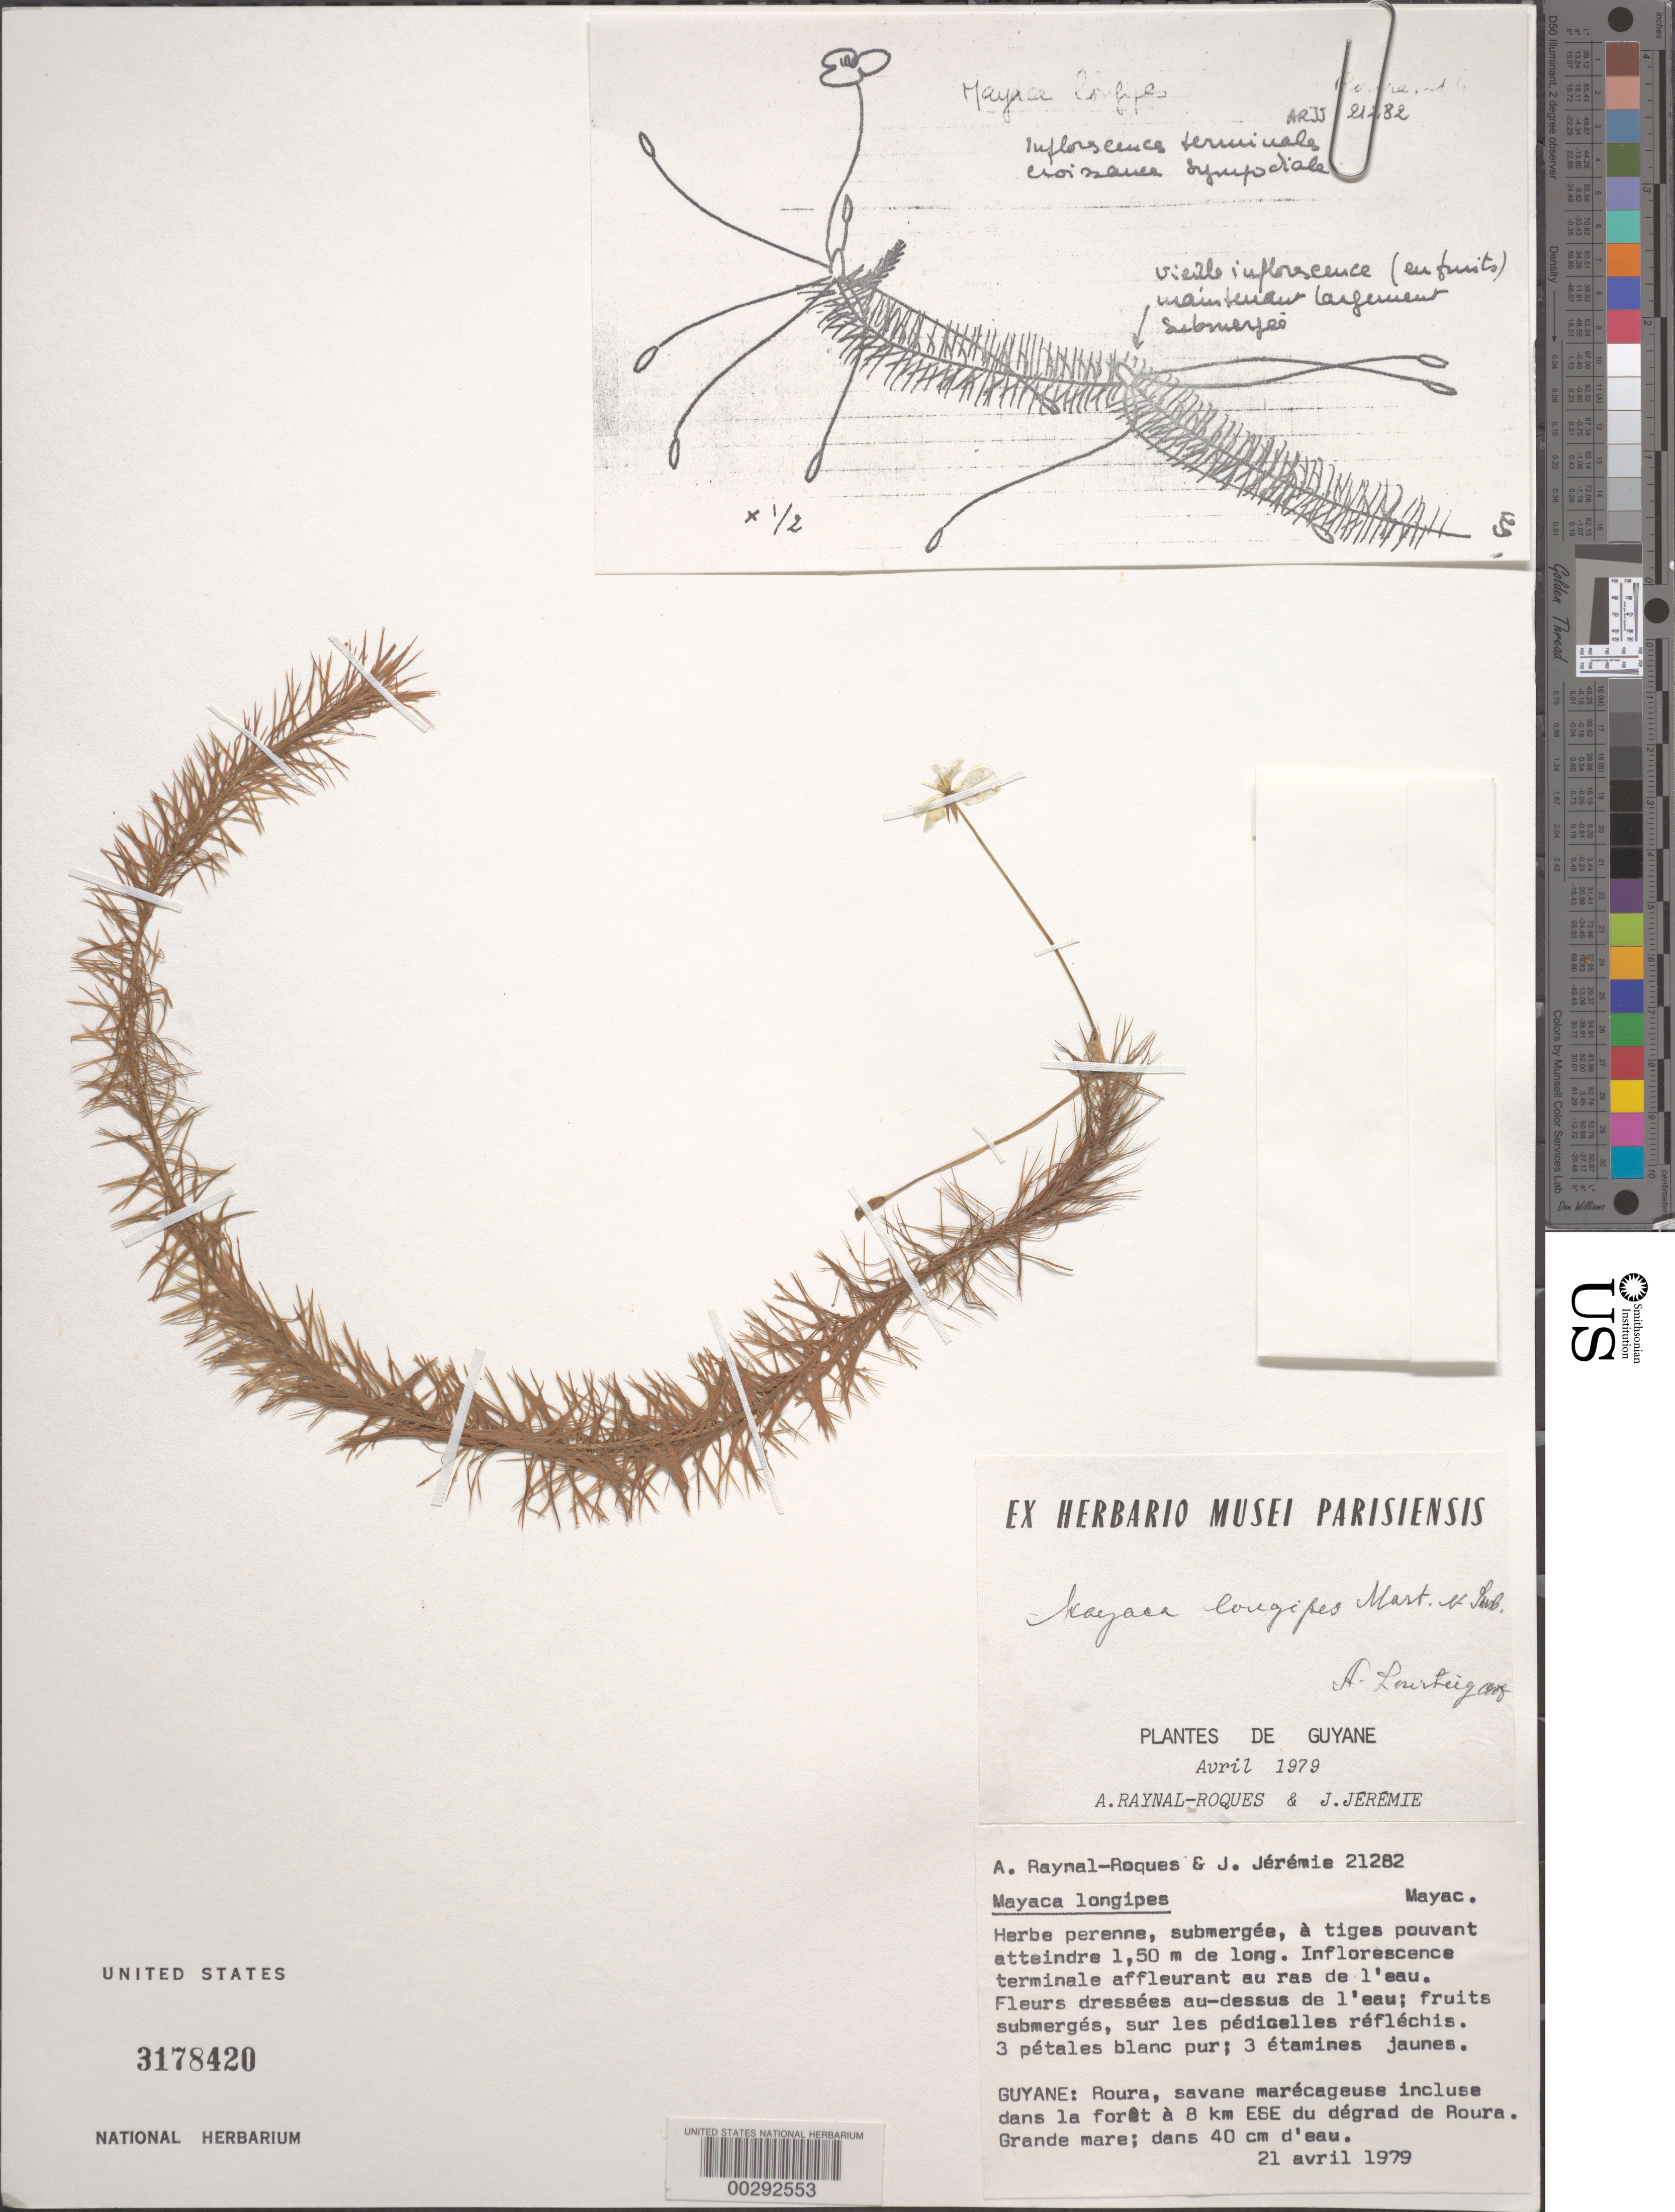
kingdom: Plantae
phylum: Tracheophyta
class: Liliopsida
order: Poales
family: Mayacaceae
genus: Mayaca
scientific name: Mayaca longipes Gand., nom. illeg. hom.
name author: Gand.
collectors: A. M. Raynal & J. Jérémie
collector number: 21282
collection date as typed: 21 Apr 1979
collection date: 1979-04-21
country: Guyana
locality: Roura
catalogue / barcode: US 3178420